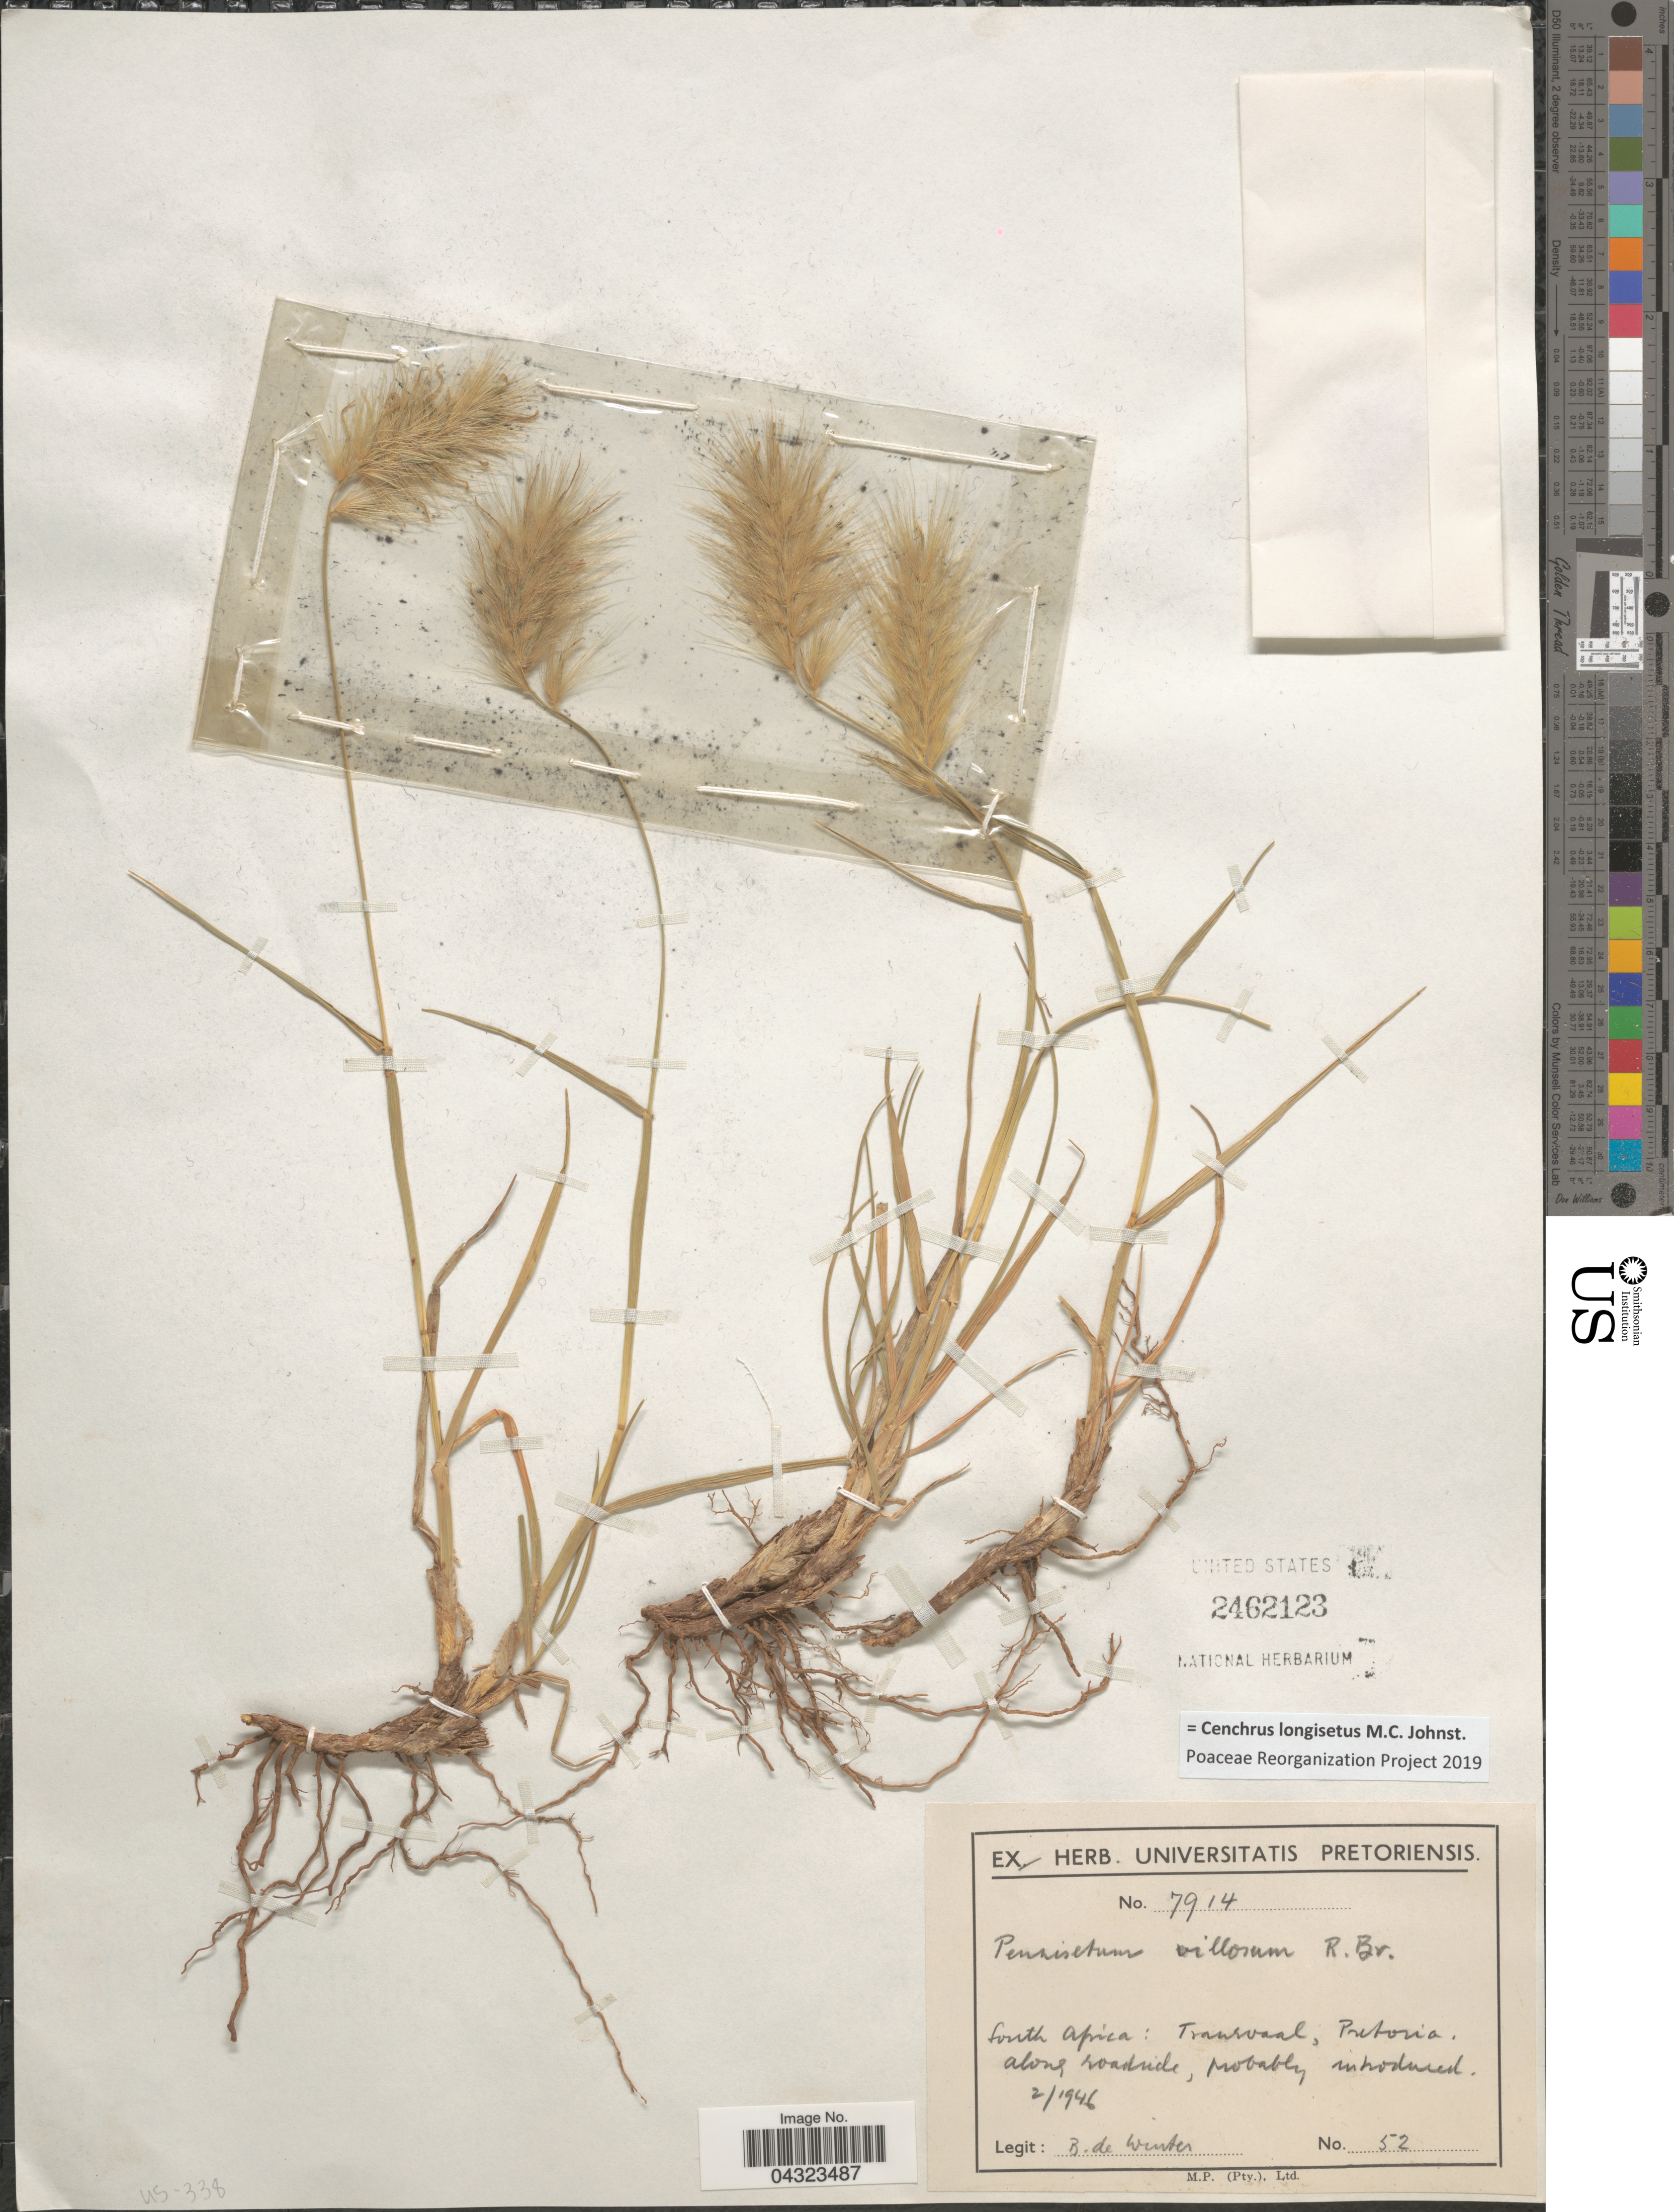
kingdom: Plantae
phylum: Tracheophyta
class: Liliopsida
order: Poales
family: Poaceae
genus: Cenchrus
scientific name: Cenchrus longisetus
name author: M.C. Johnst.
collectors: B. de Winter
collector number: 52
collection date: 1946-02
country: South Africa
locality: Transvaal, Pretoria.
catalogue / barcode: US 2462123